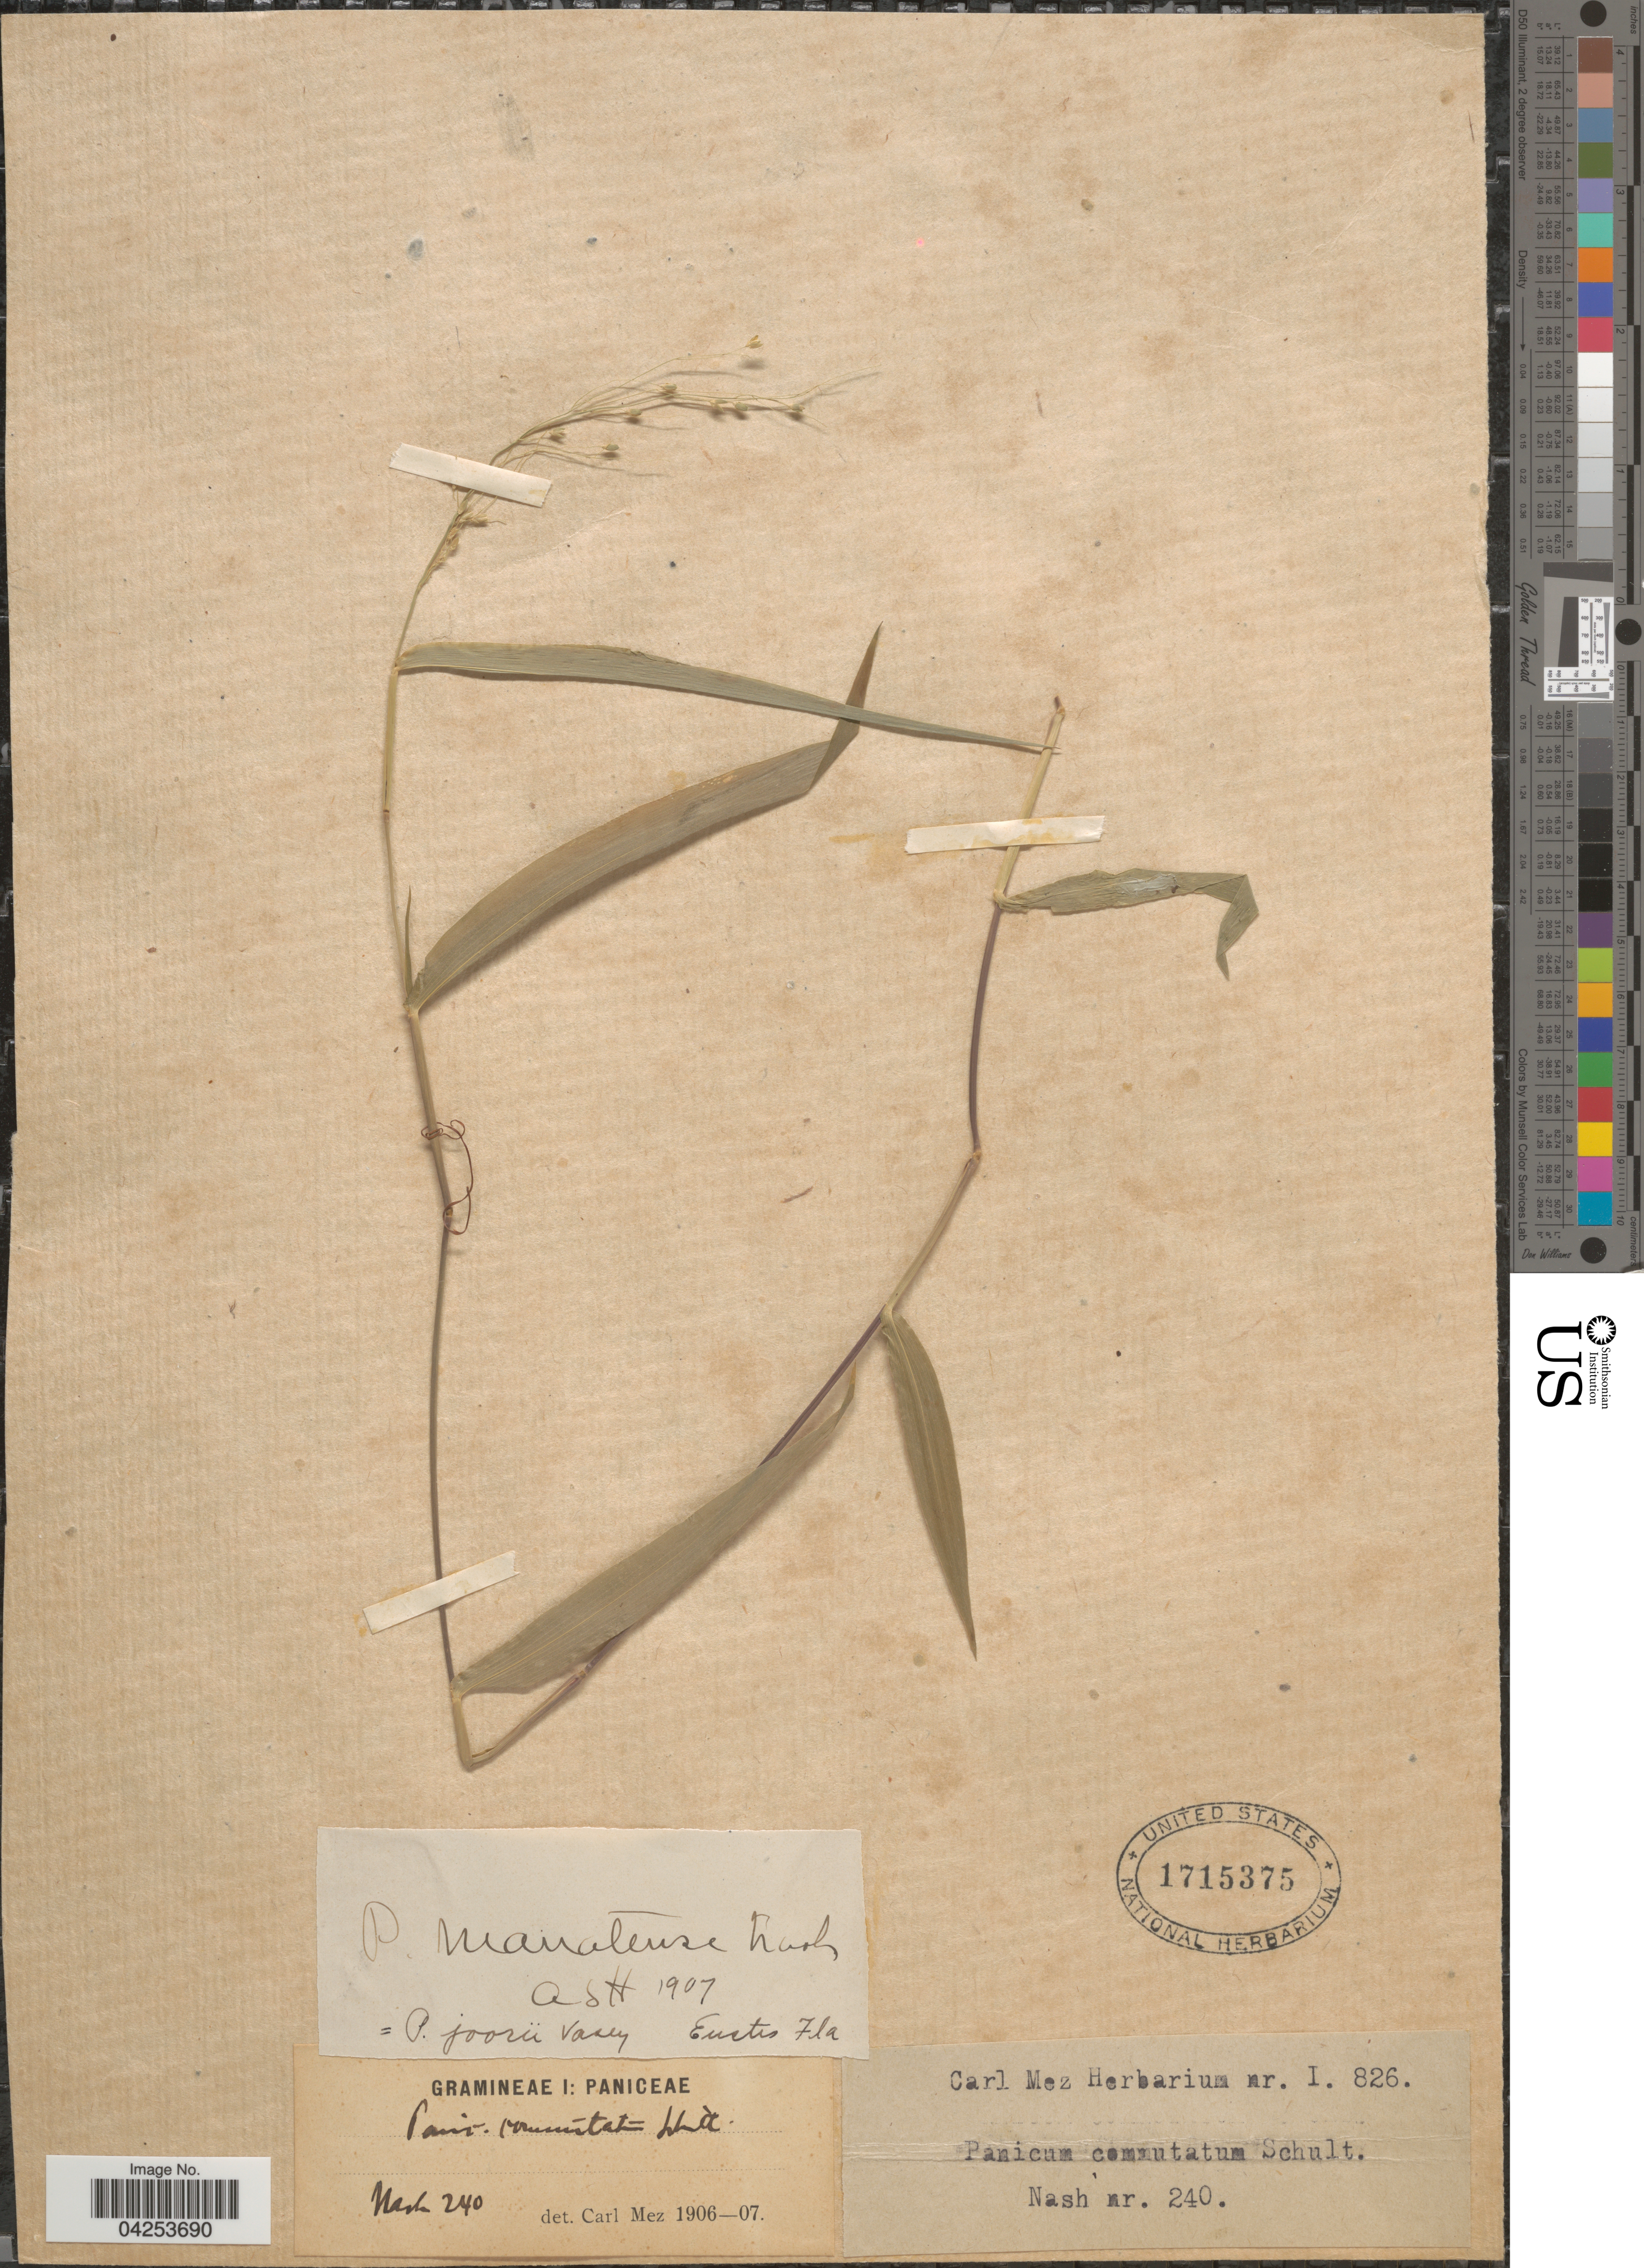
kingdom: Plantae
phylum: Tracheophyta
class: Liliopsida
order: Poales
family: Poaceae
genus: Dichanthelium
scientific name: Dichanthelium commutatum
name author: (Schult.) Gould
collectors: -- Nash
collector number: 240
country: United States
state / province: Florida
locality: Eustis.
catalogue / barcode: US 1715375